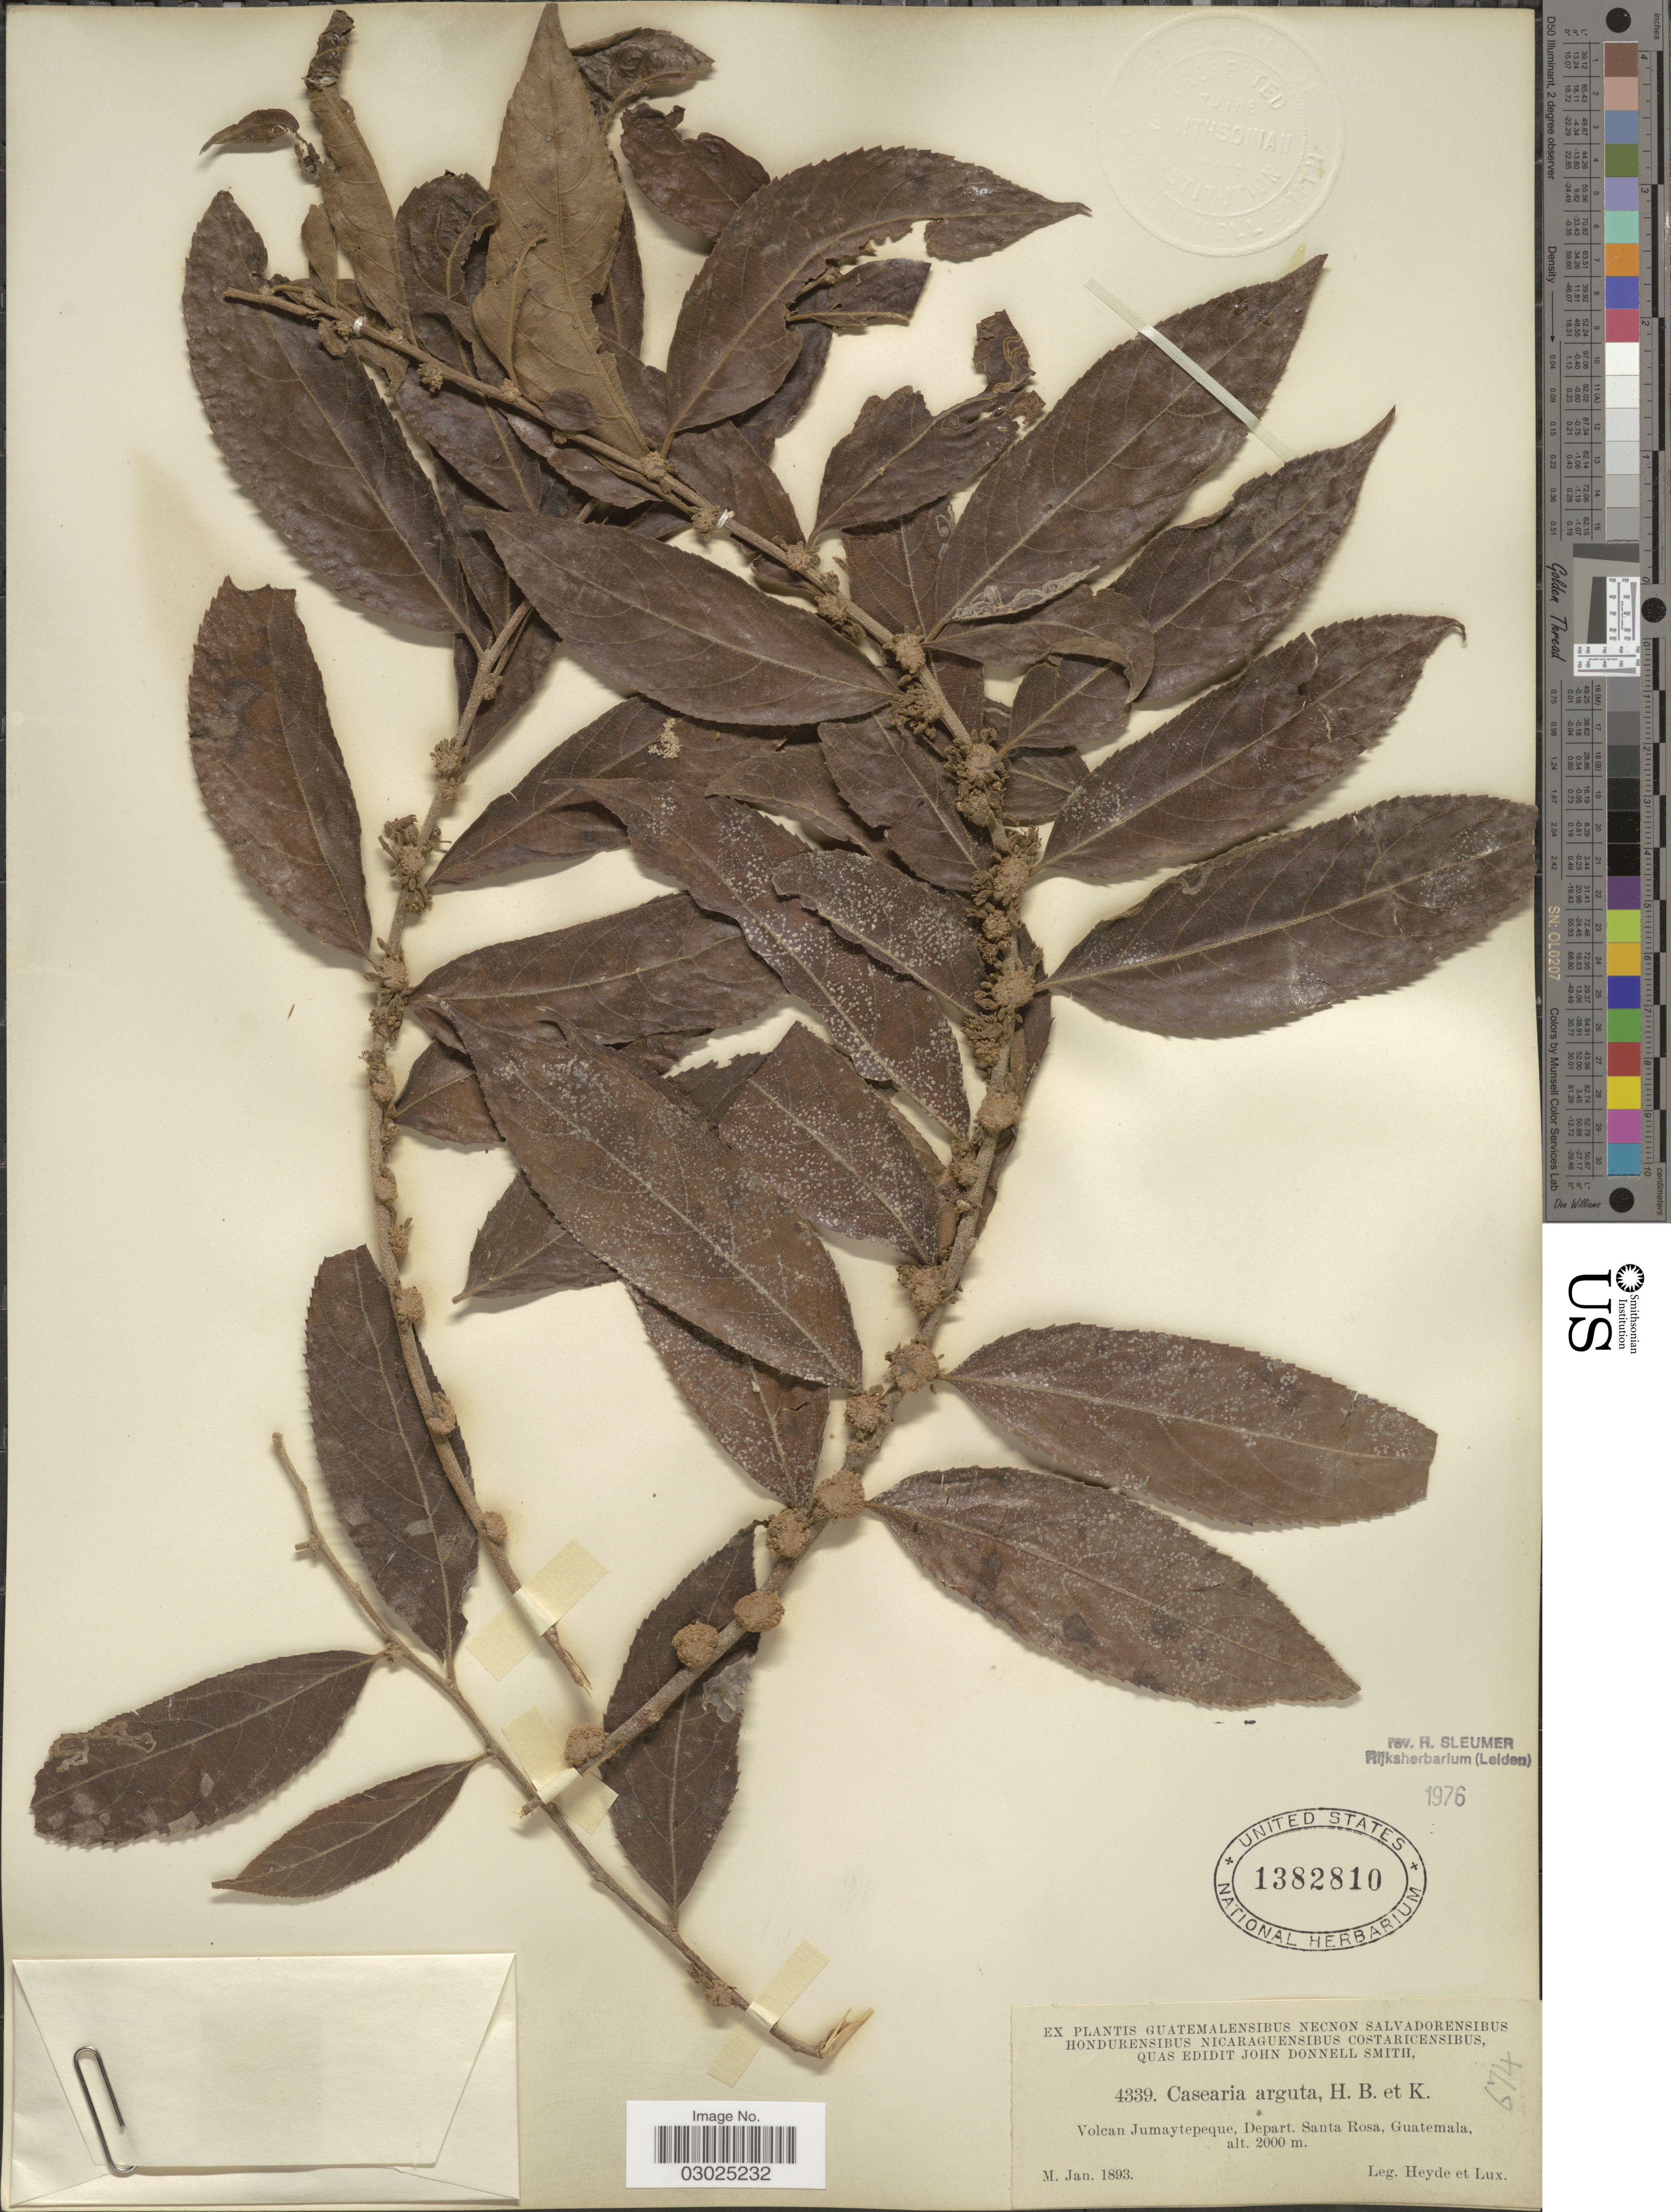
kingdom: Plantae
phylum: Tracheophyta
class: Magnoliopsida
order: Malpighiales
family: Salicaceae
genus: Casearia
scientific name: Casearia arguta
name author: Kunth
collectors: Heyde & Lux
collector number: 4339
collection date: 1893-01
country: Guatemala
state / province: Santa Rosa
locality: Volcan Jumaytepeque, Depart. Santa Rosa.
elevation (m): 2000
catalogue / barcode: US 1382810